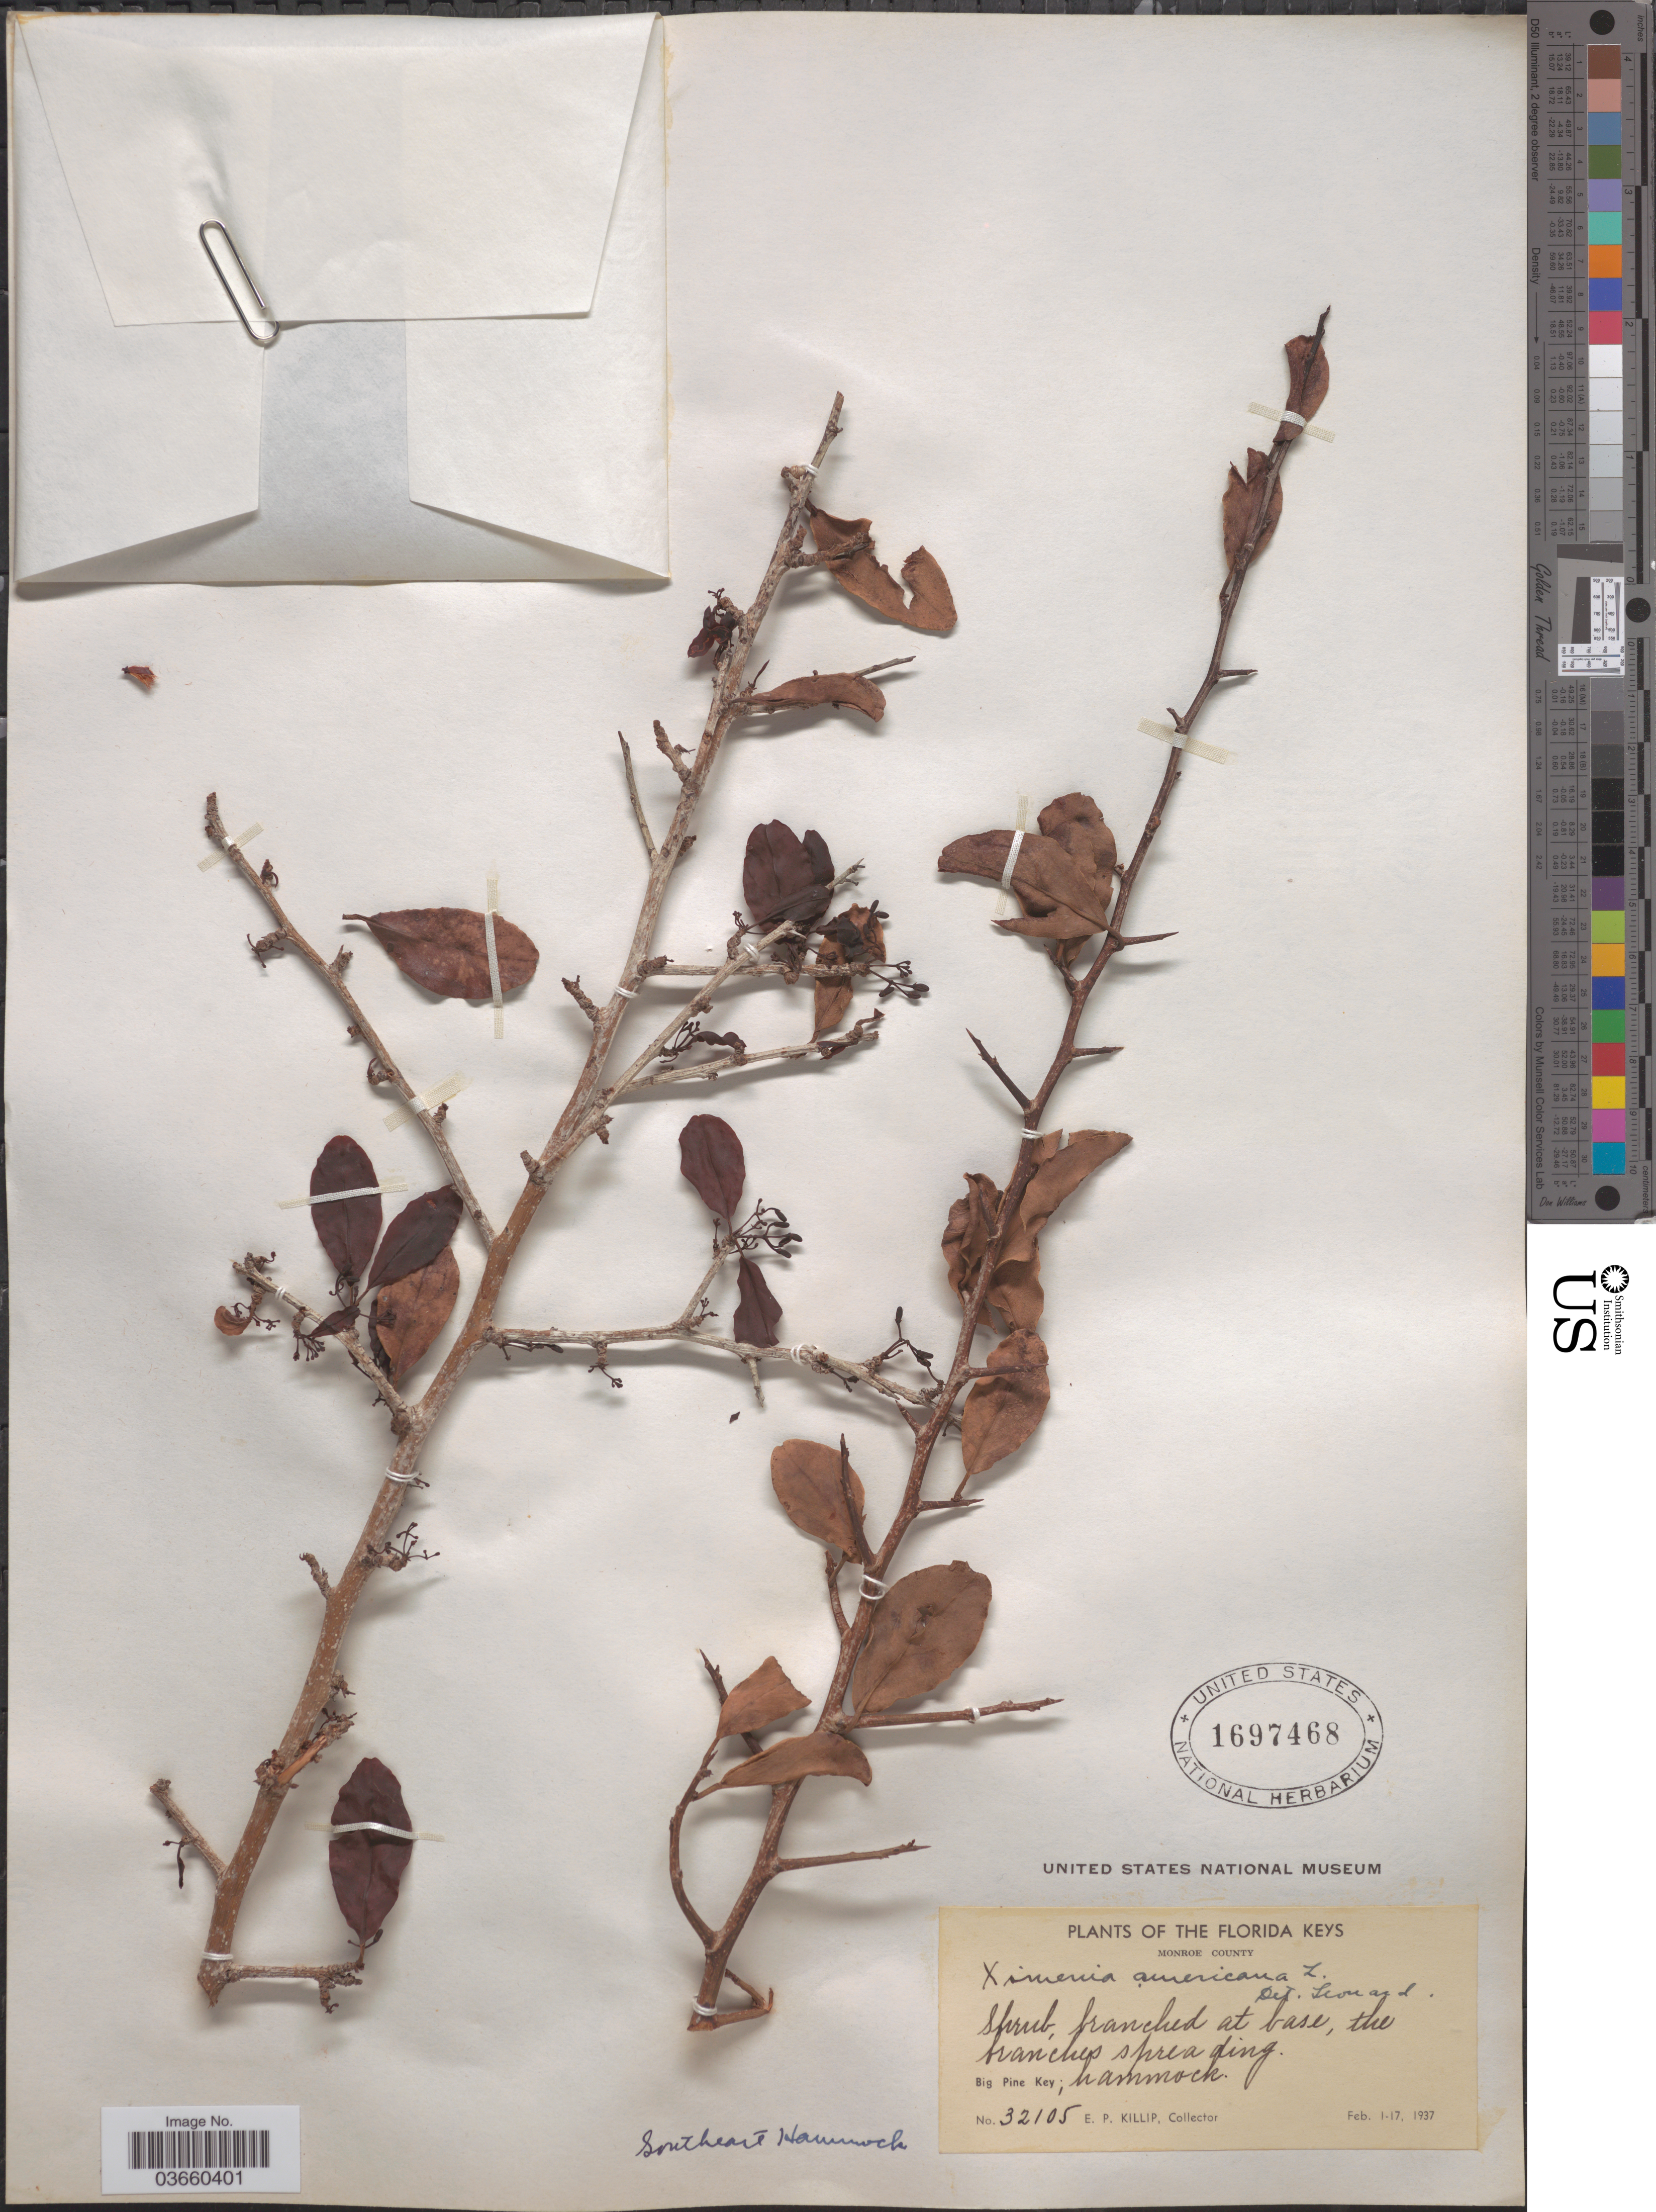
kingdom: Plantae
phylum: Tracheophyta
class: Magnoliopsida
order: Santalales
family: Ximeniaceae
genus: Ximenia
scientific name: Ximenia americana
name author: L.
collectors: E. P. Killip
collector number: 32105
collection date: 1937-02-01/1937-02-17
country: United States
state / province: Florida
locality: The Florida Keys. Monroe County. Big Pine Key; hammock.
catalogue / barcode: US 1697468